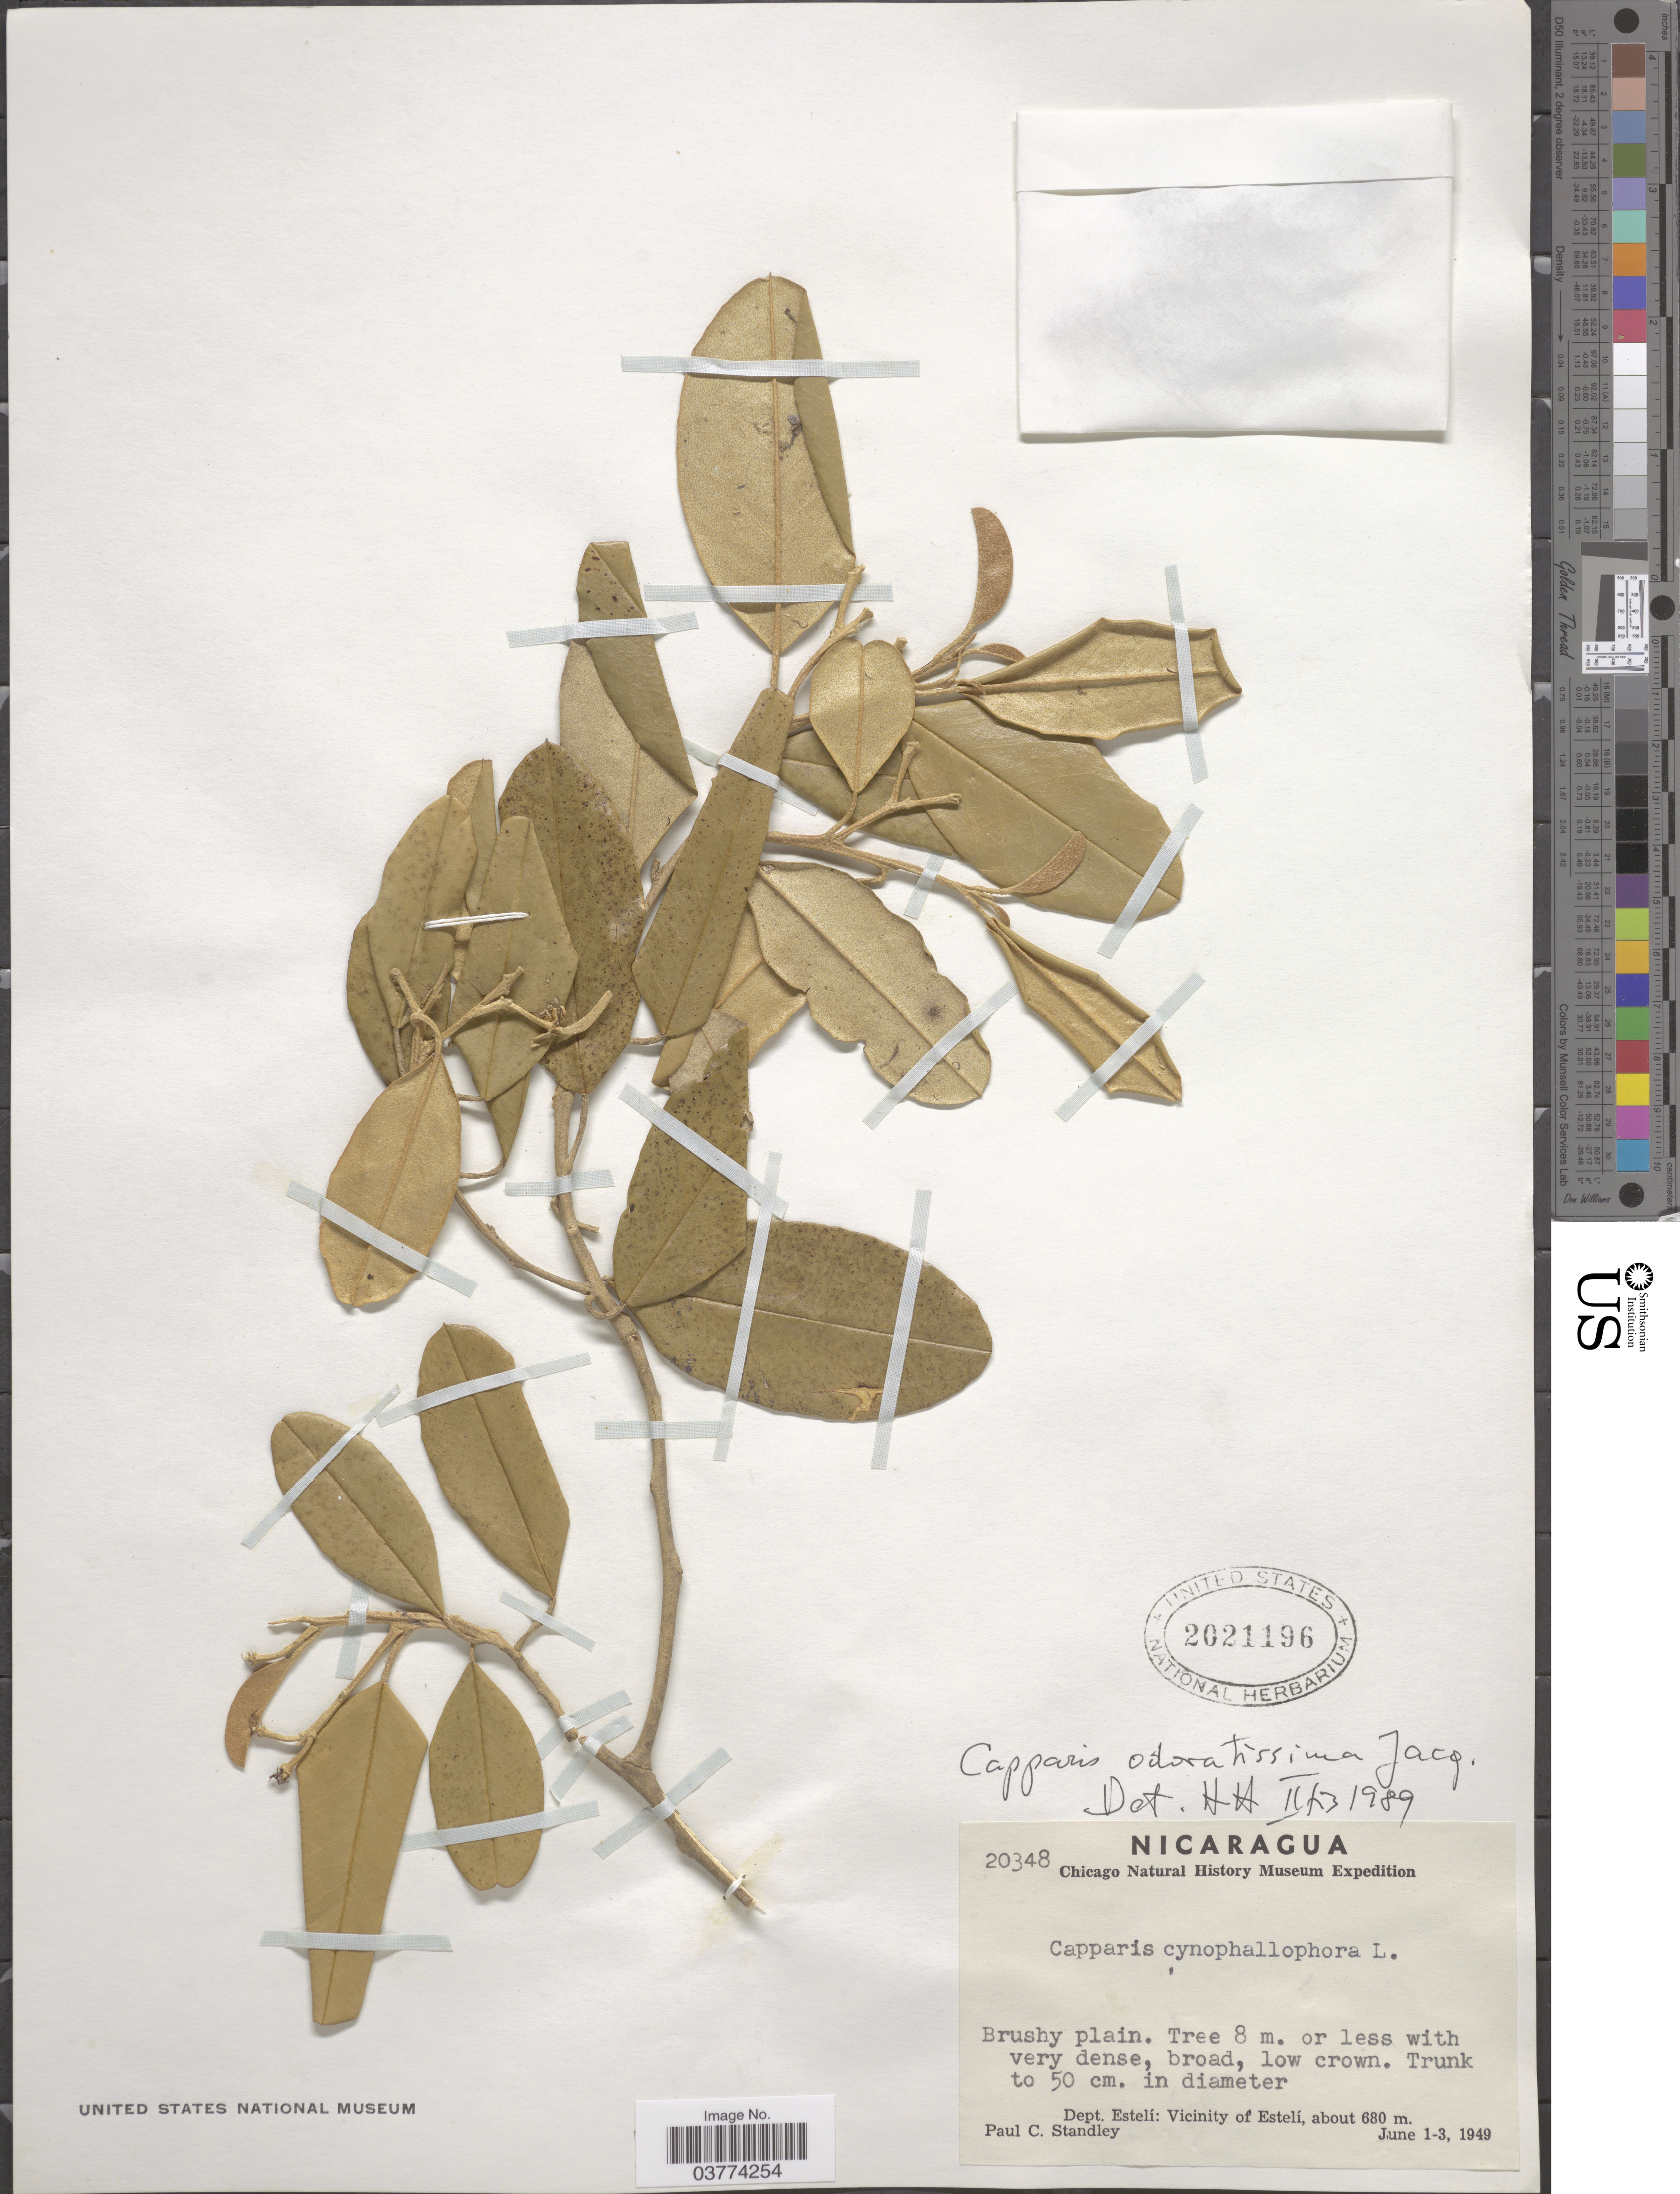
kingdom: Plantae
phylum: Tracheophyta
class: Magnoliopsida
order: Brassicales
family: Capparaceae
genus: Quadrella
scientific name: Quadrella odoratissima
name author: (Jacq.) Hutch.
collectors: P. C. Standley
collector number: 20348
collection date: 1949-06-01/1949-06-03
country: Nicaragua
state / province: Esteli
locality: Dept. Estelí: Vicinity of Estelí.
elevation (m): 680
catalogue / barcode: US 2021196